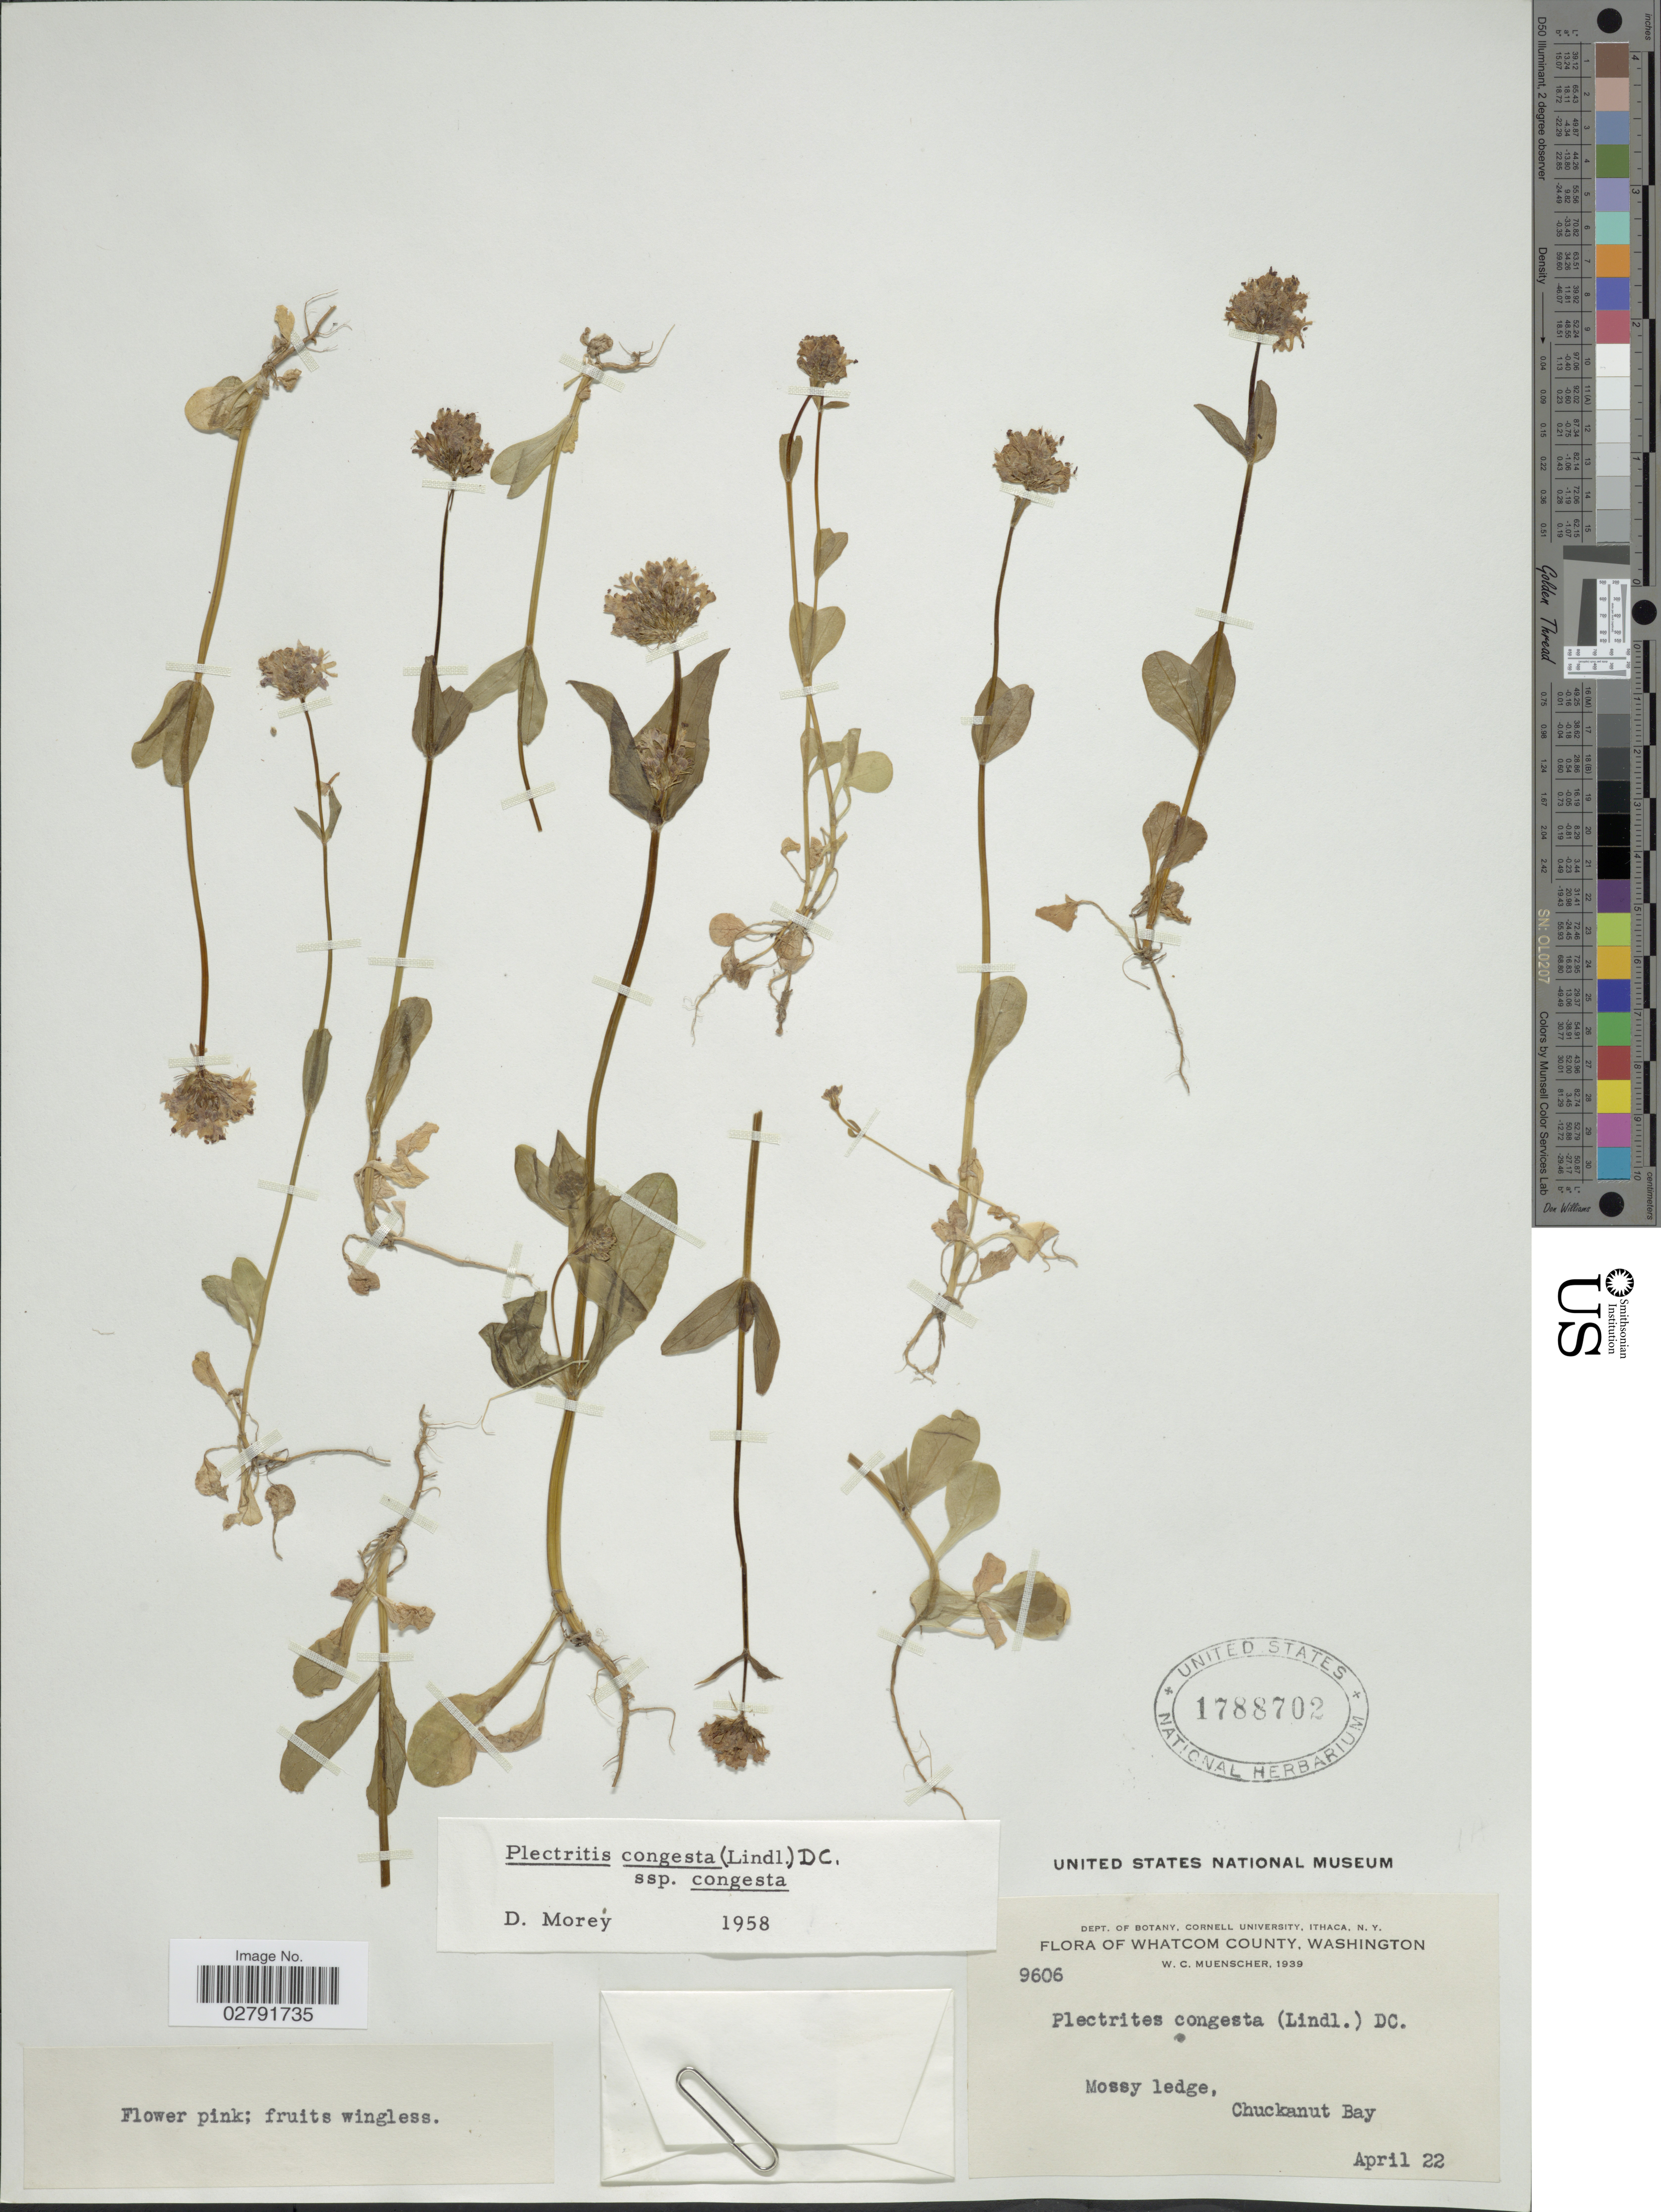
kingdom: Plantae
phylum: Tracheophyta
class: Magnoliopsida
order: Dipsacales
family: Caprifoliaceae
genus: Plectritis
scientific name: Plectritis congesta subsp. congesta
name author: (Lindl.) DC.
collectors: W. Muenscher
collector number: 9606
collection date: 1939-04-22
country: United States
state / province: Washington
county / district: Whatcom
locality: Whatcom County. Mossy ledge, Chuckanut Bay.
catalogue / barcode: US 1788702